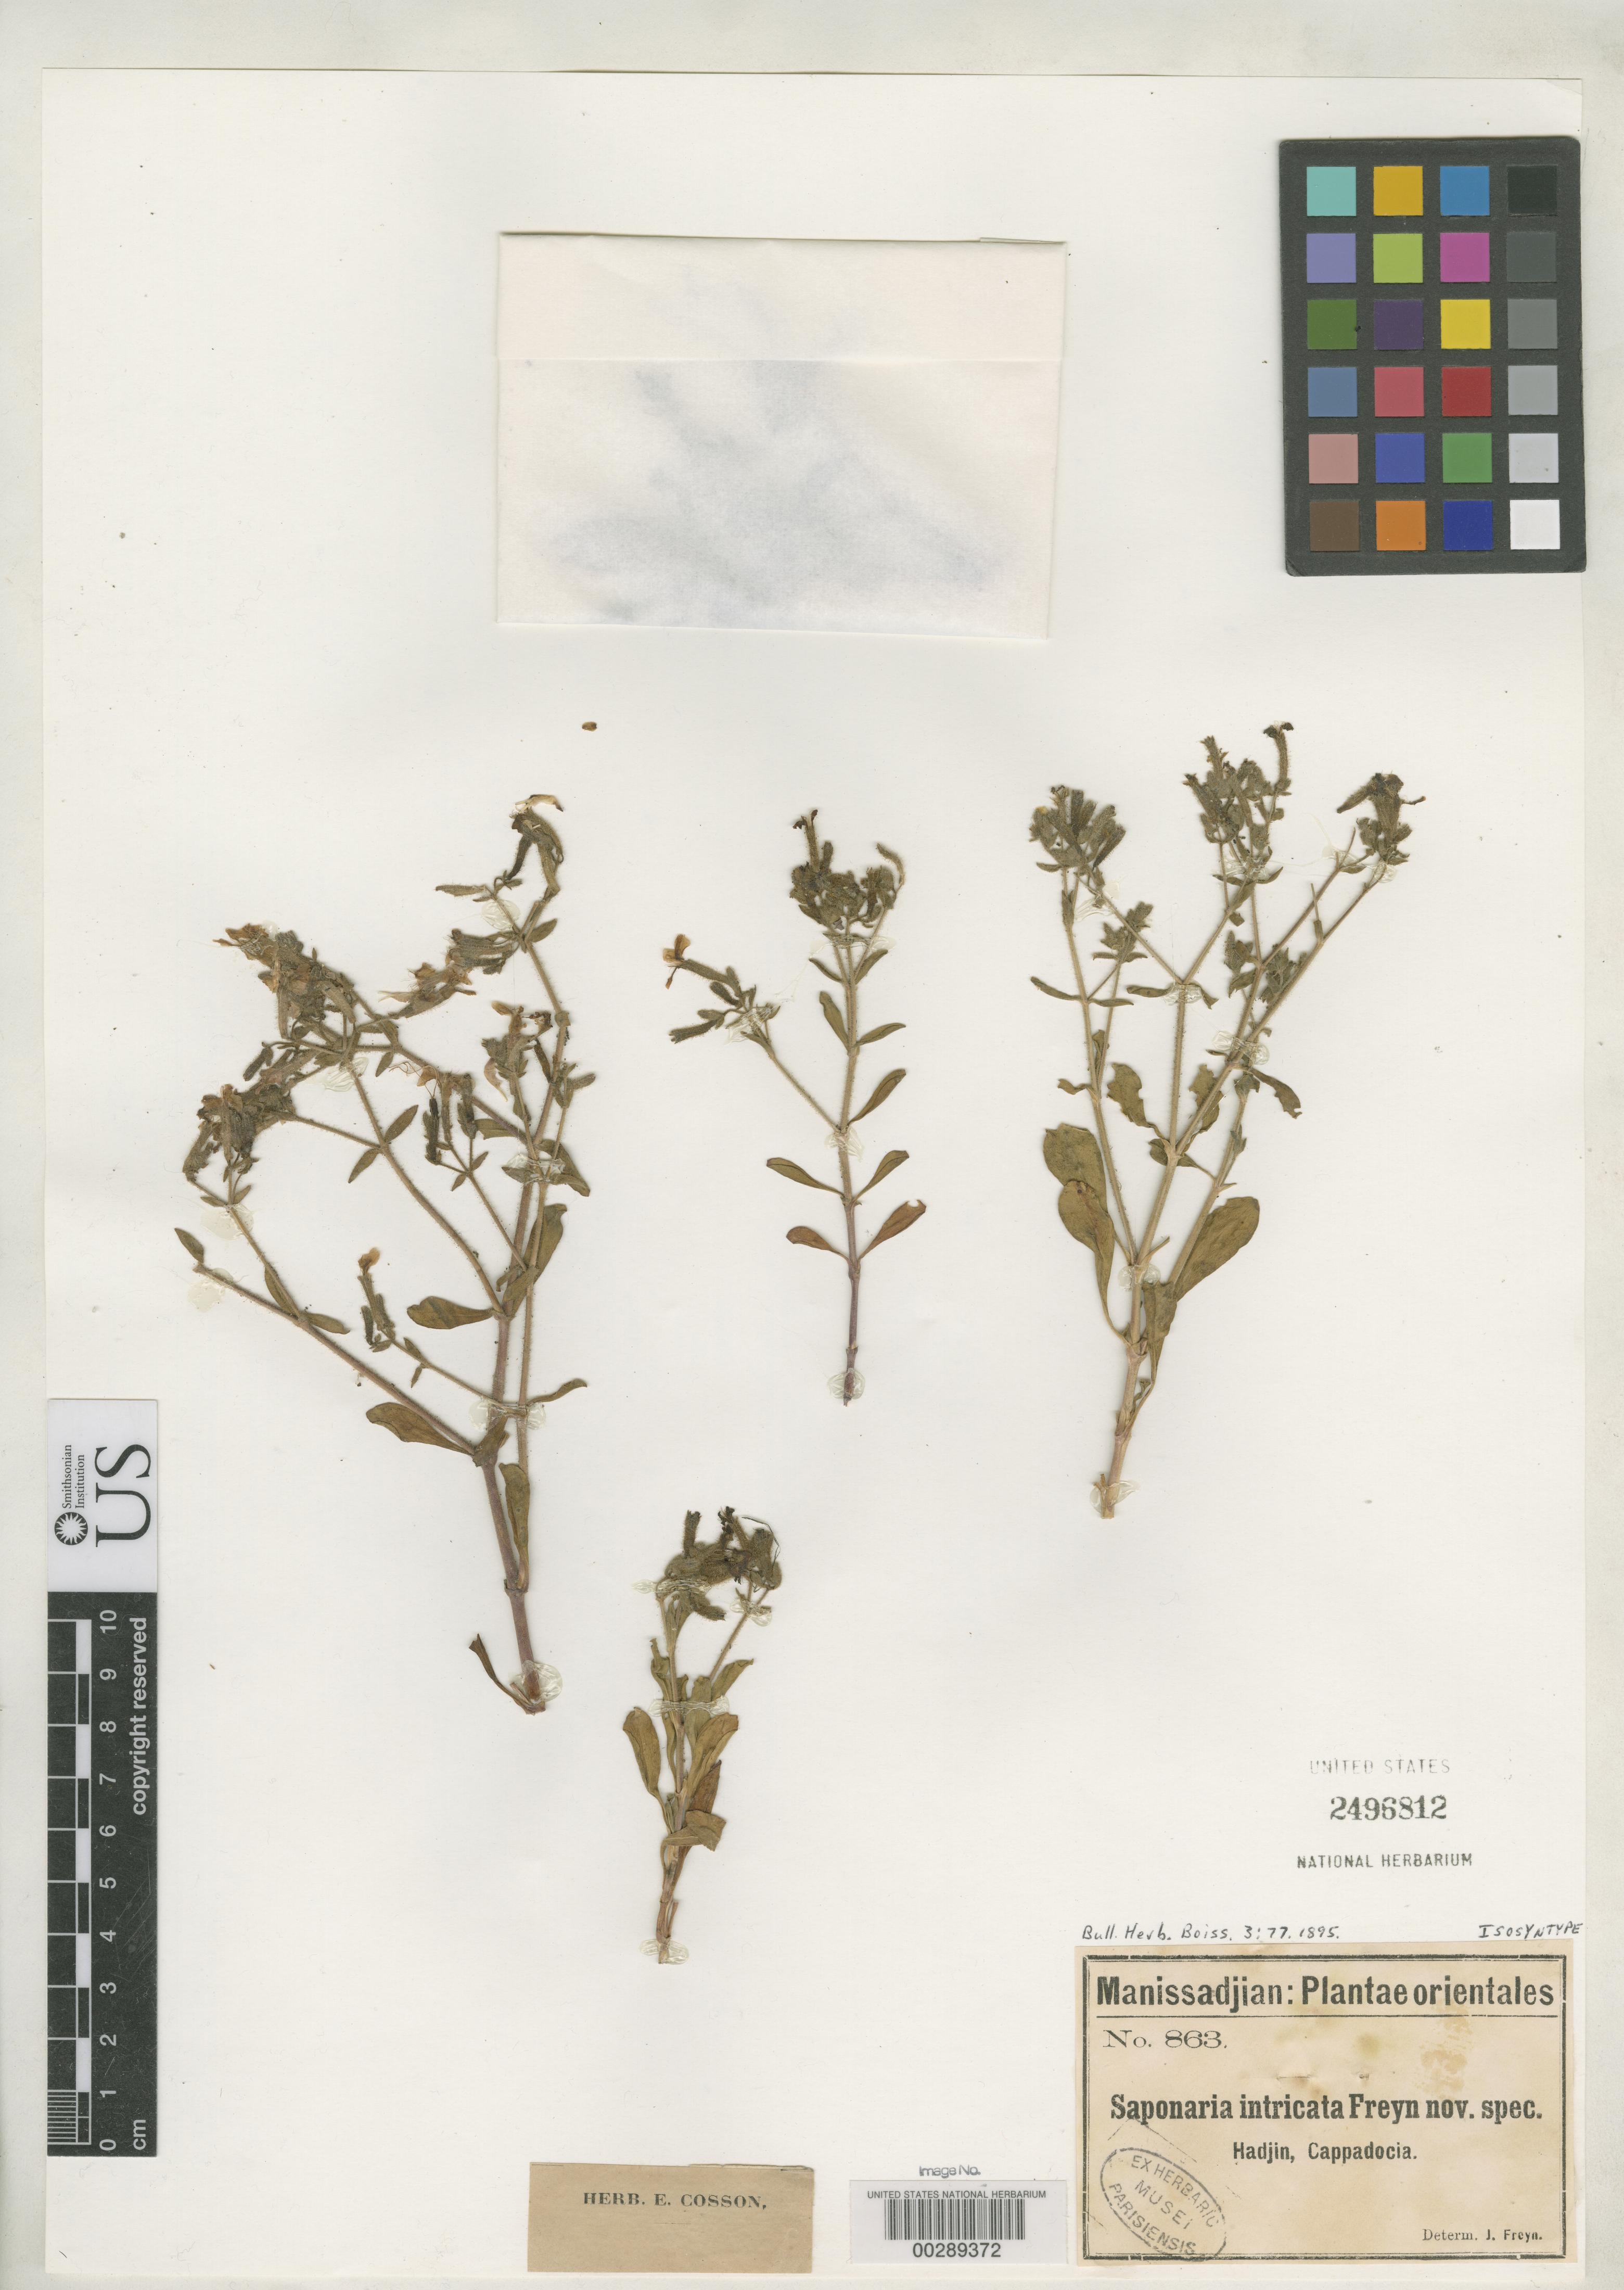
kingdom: Plantae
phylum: Tracheophyta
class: Magnoliopsida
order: Caryophyllales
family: Caryophyllaceae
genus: Saponaria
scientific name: Saponaria intricata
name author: Freyn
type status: Isosyntype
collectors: J. Freyn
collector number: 863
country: Turkey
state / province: Manisa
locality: Hadjin, Cappadocia.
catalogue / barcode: US 2496812